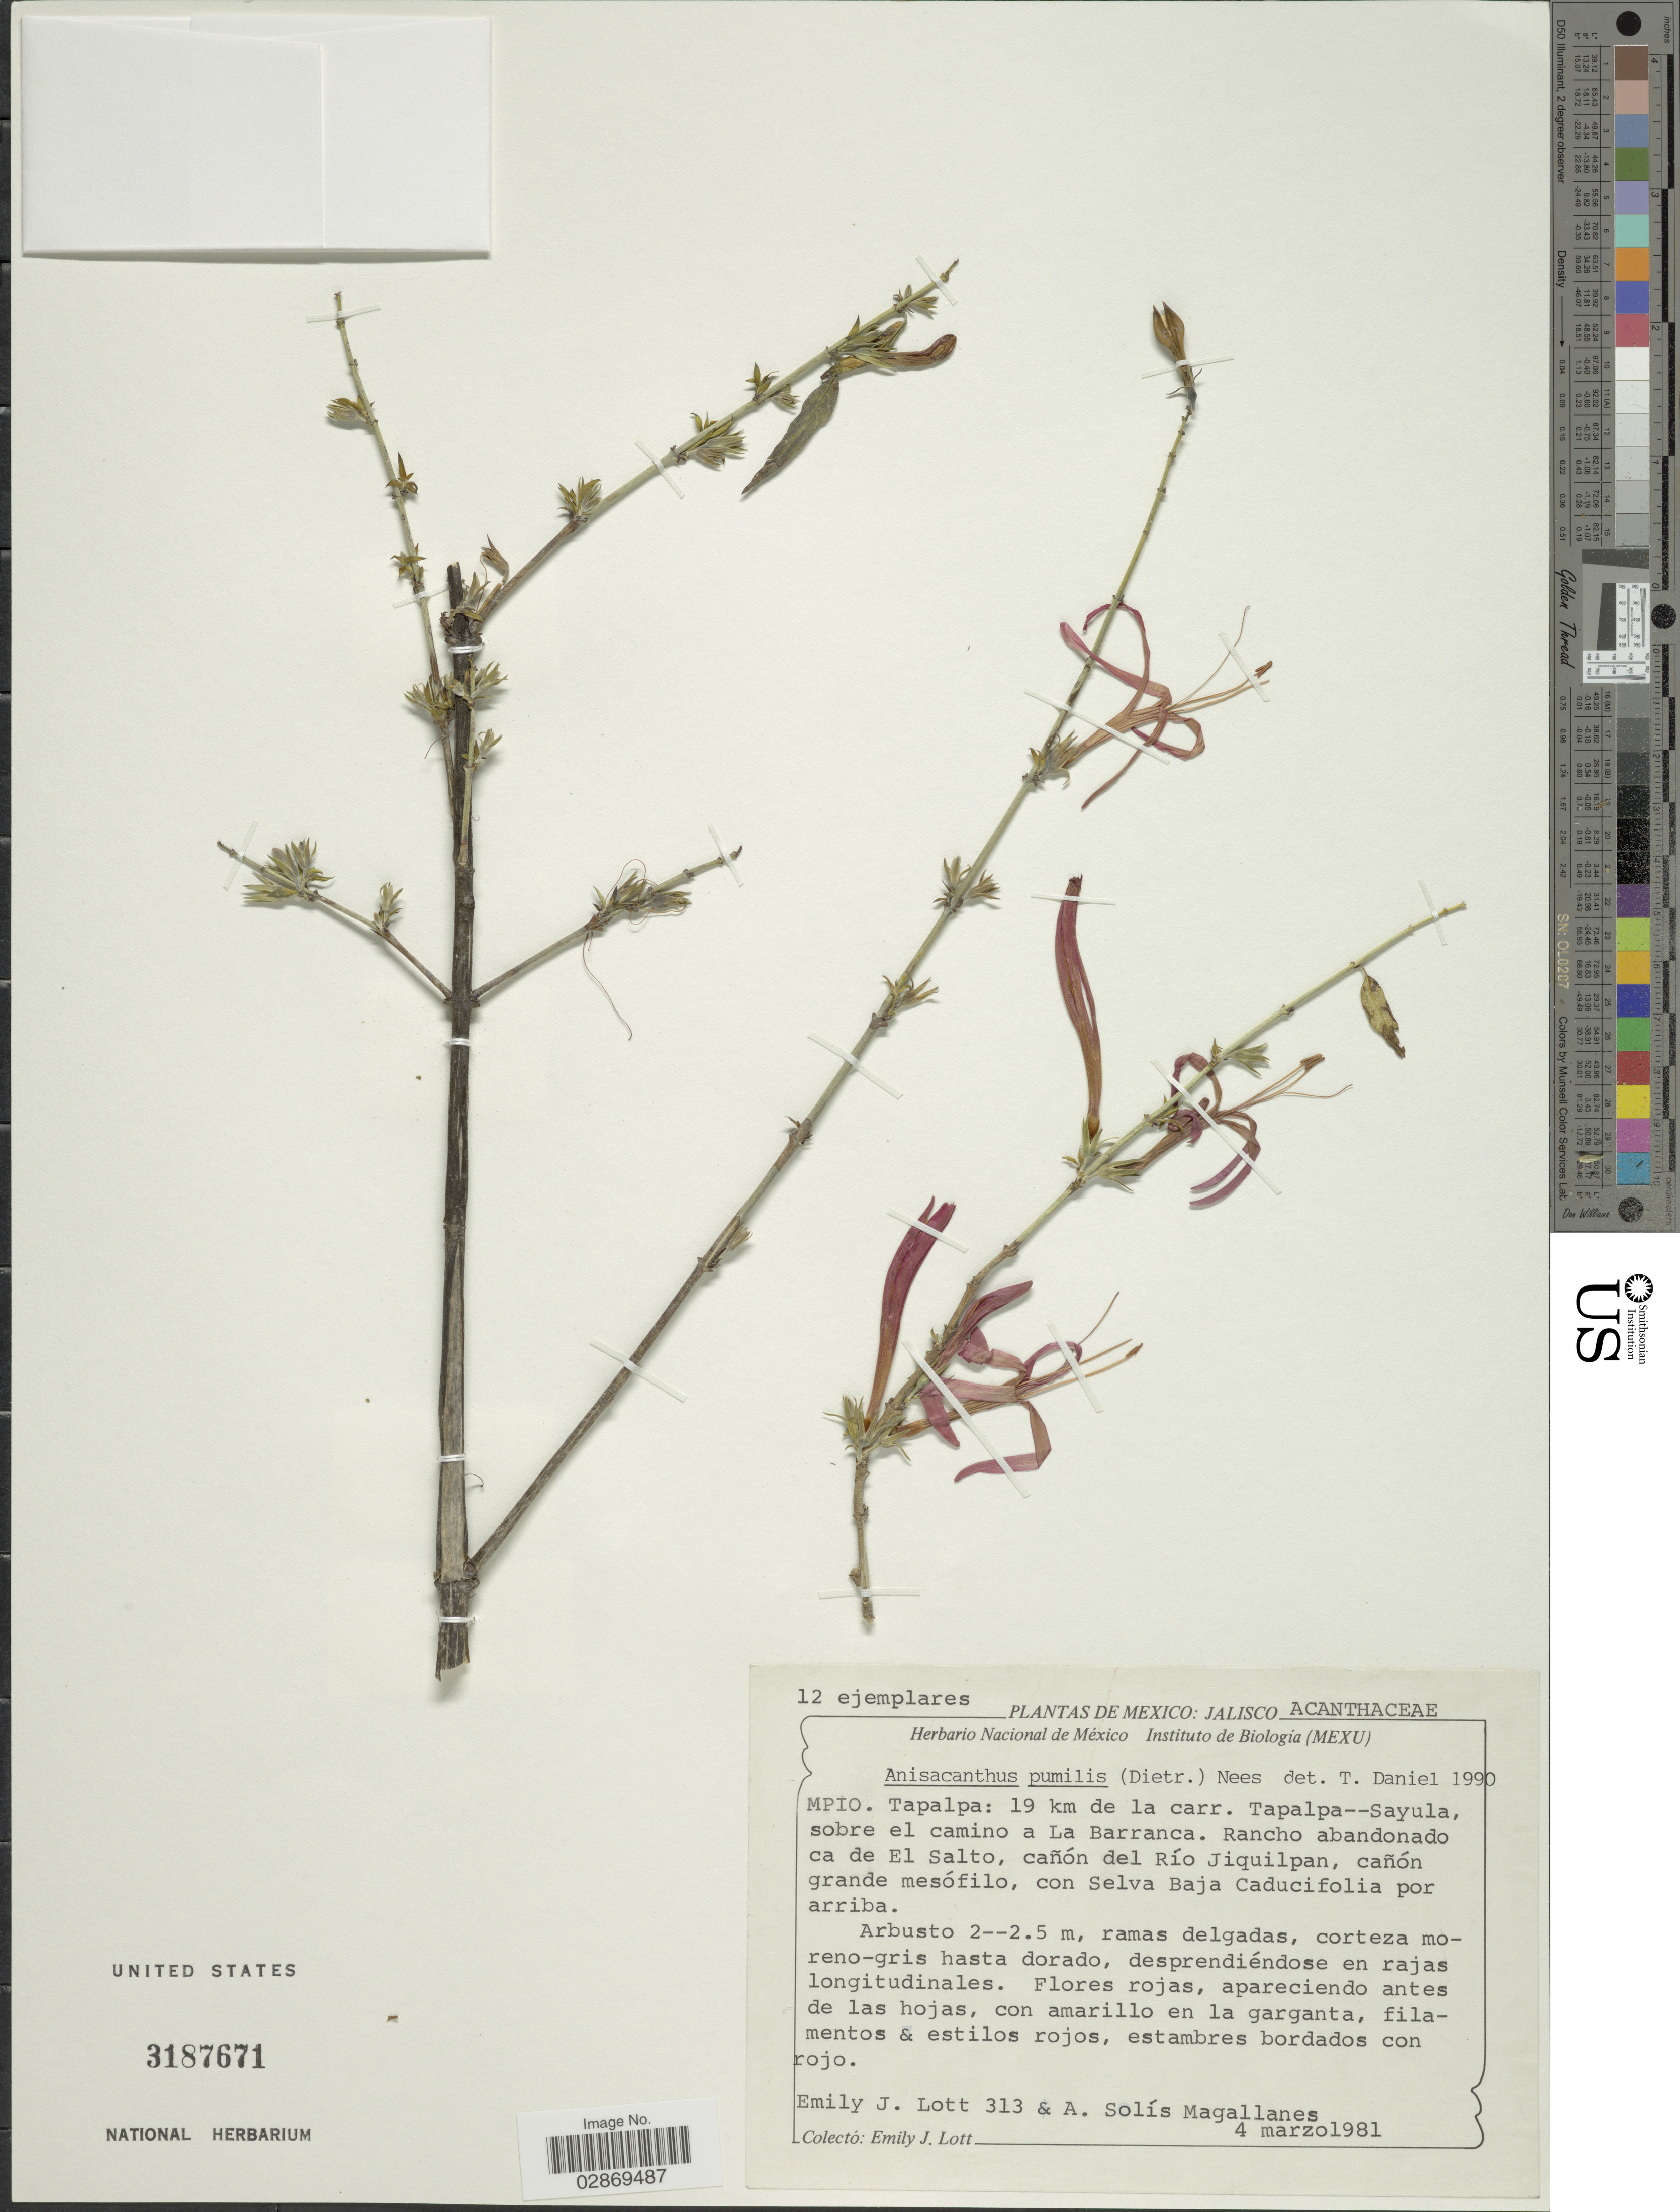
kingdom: Plantae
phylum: Tracheophyta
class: Magnoliopsida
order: Lamiales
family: Acanthaceae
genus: Anisacanthus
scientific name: Anisacanthus pumilus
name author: Nees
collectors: E. J. Lott & J. Solis Magallanes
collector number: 313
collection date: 1981-03-04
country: Mexico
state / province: Jalisco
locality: Mpio. Tapalpa: 19 km de la carr. Tapalpa--Sayula, sobre el camino a La Barranca, Rancho abandonado ca de El Salto, cañon del Río Jiquilpan.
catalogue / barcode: US 3187671